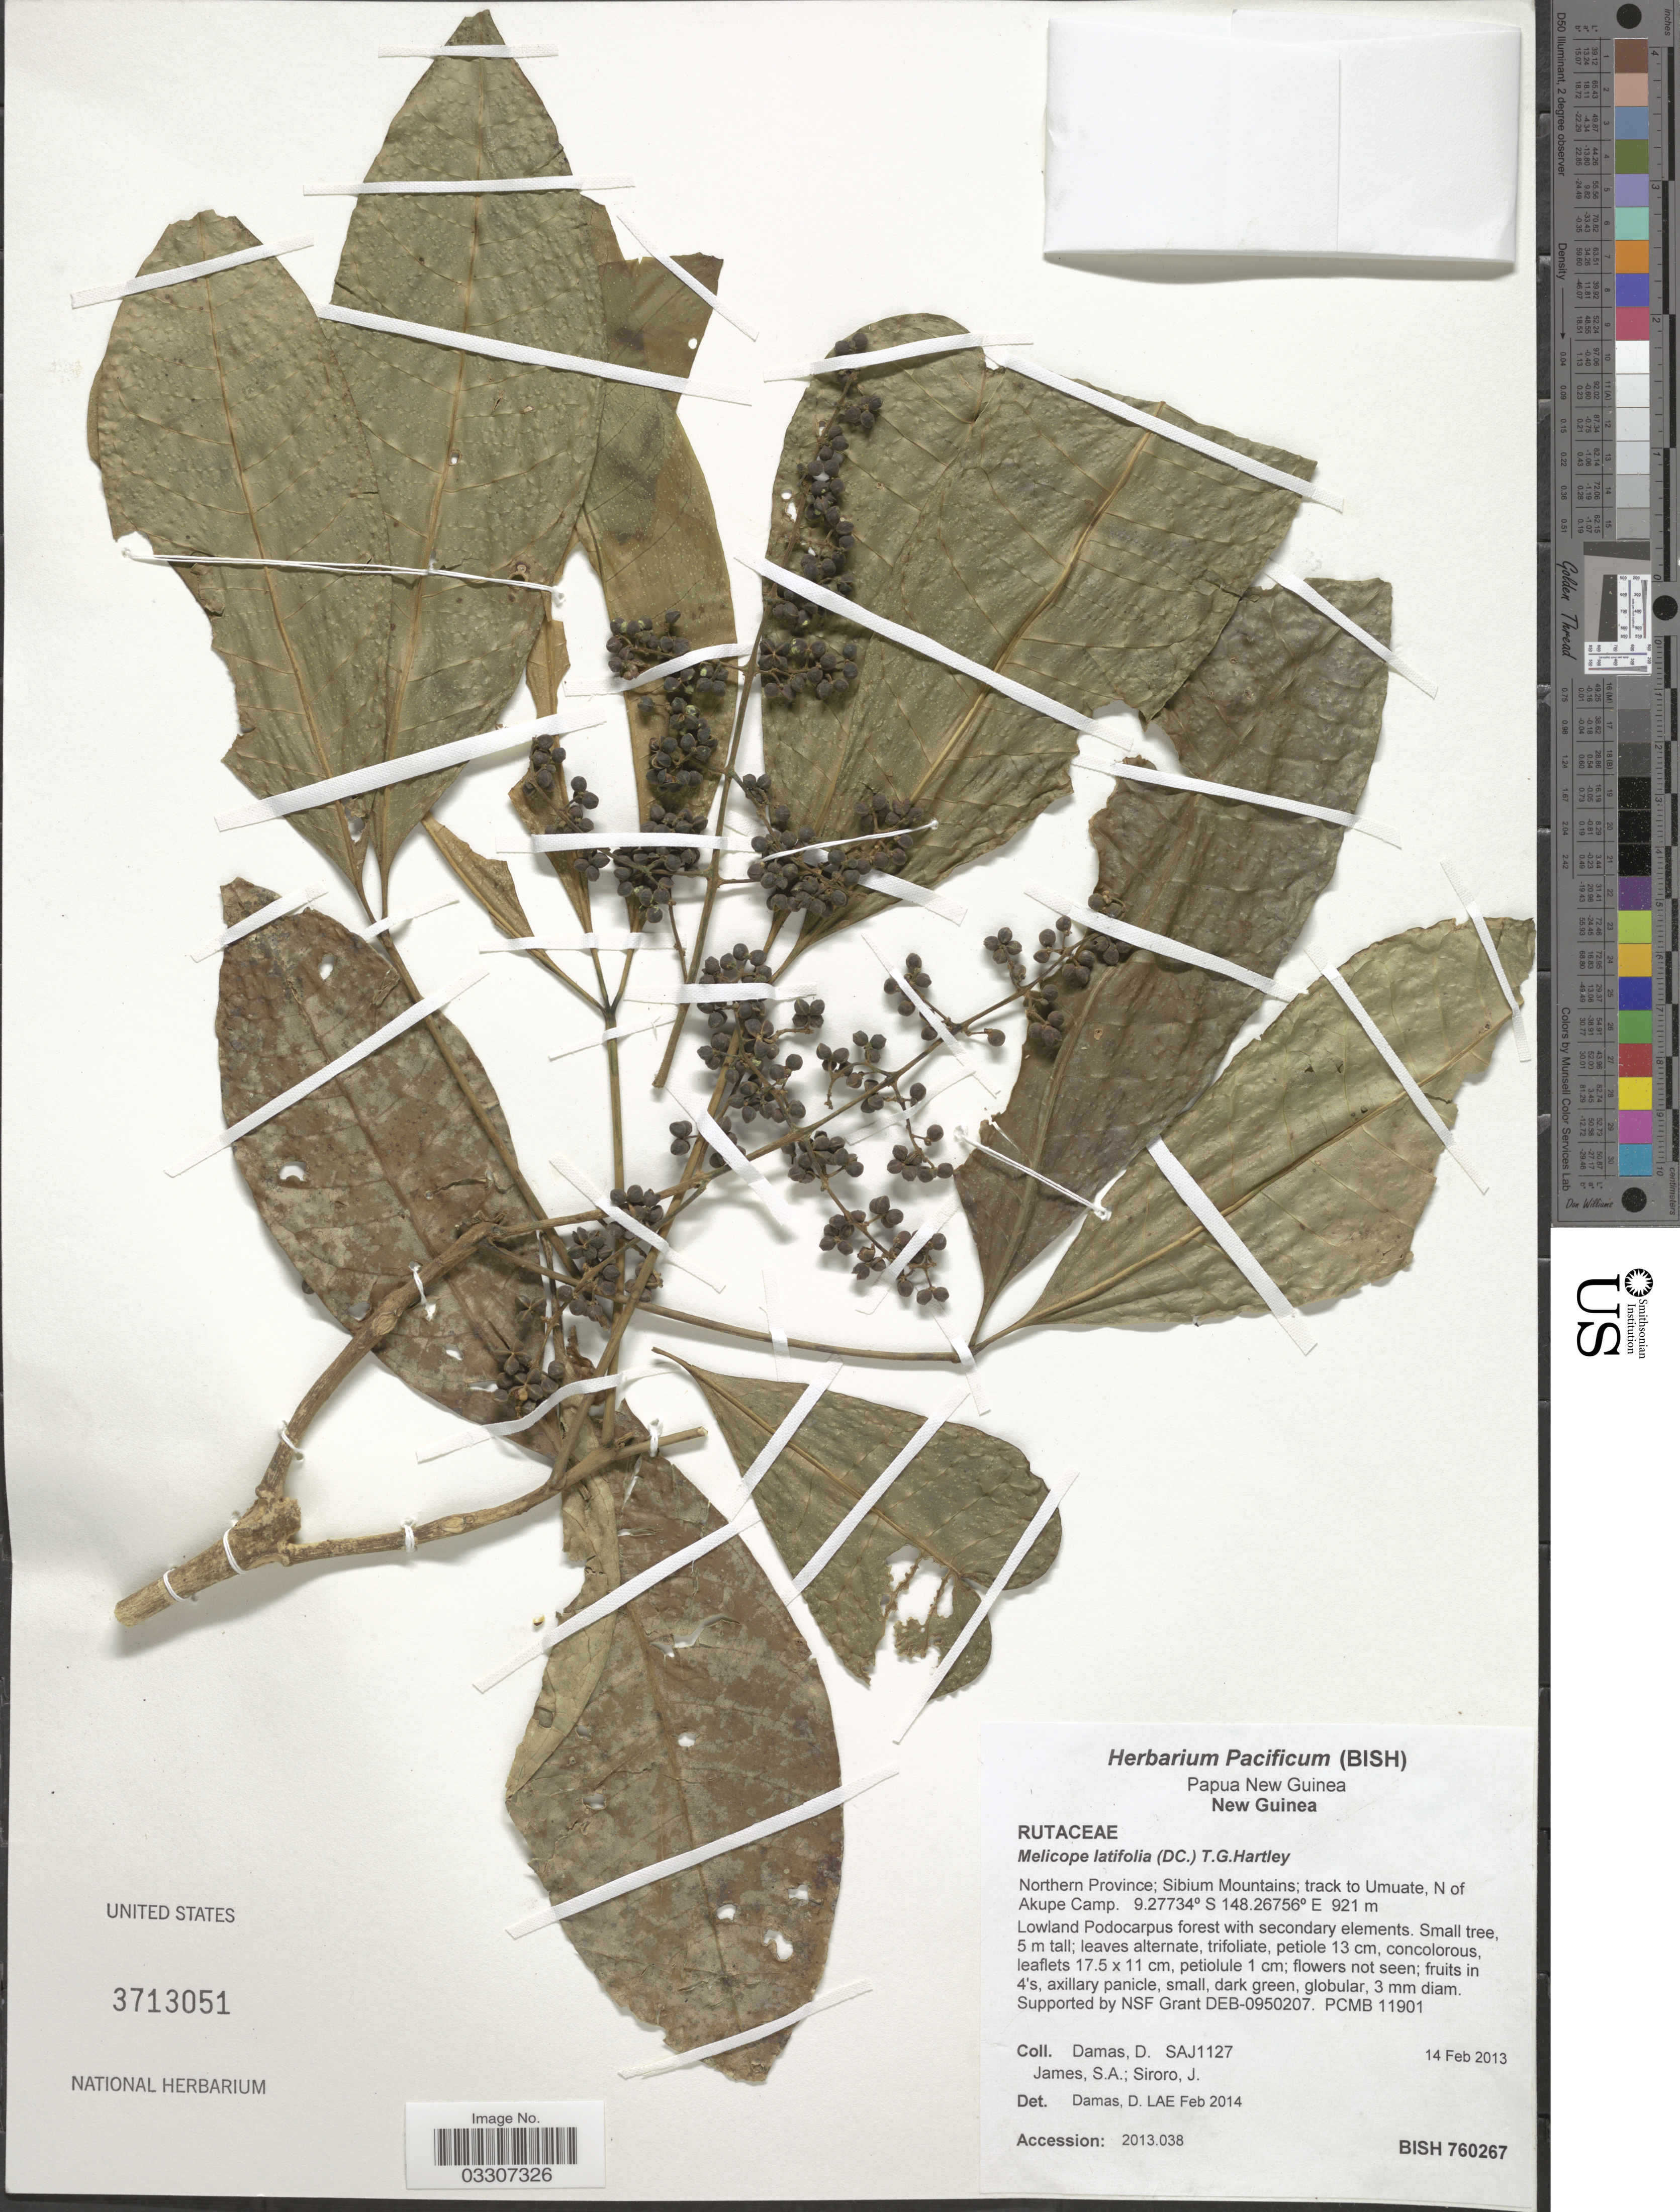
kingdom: Plantae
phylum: Tracheophyta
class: Magnoliopsida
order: Sapindales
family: Rutaceae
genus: Melicope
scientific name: Melicope latifolia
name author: (DC.) T.G. Hartley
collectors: D. Damas, S. James & J. Siroro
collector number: SAJ1127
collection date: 2013-02-14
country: Papua New Guinea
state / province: Northern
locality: New Guinea. Sibium Mountains; track to Umuate, N of Akupe Camp.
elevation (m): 921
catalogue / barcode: US 3713051